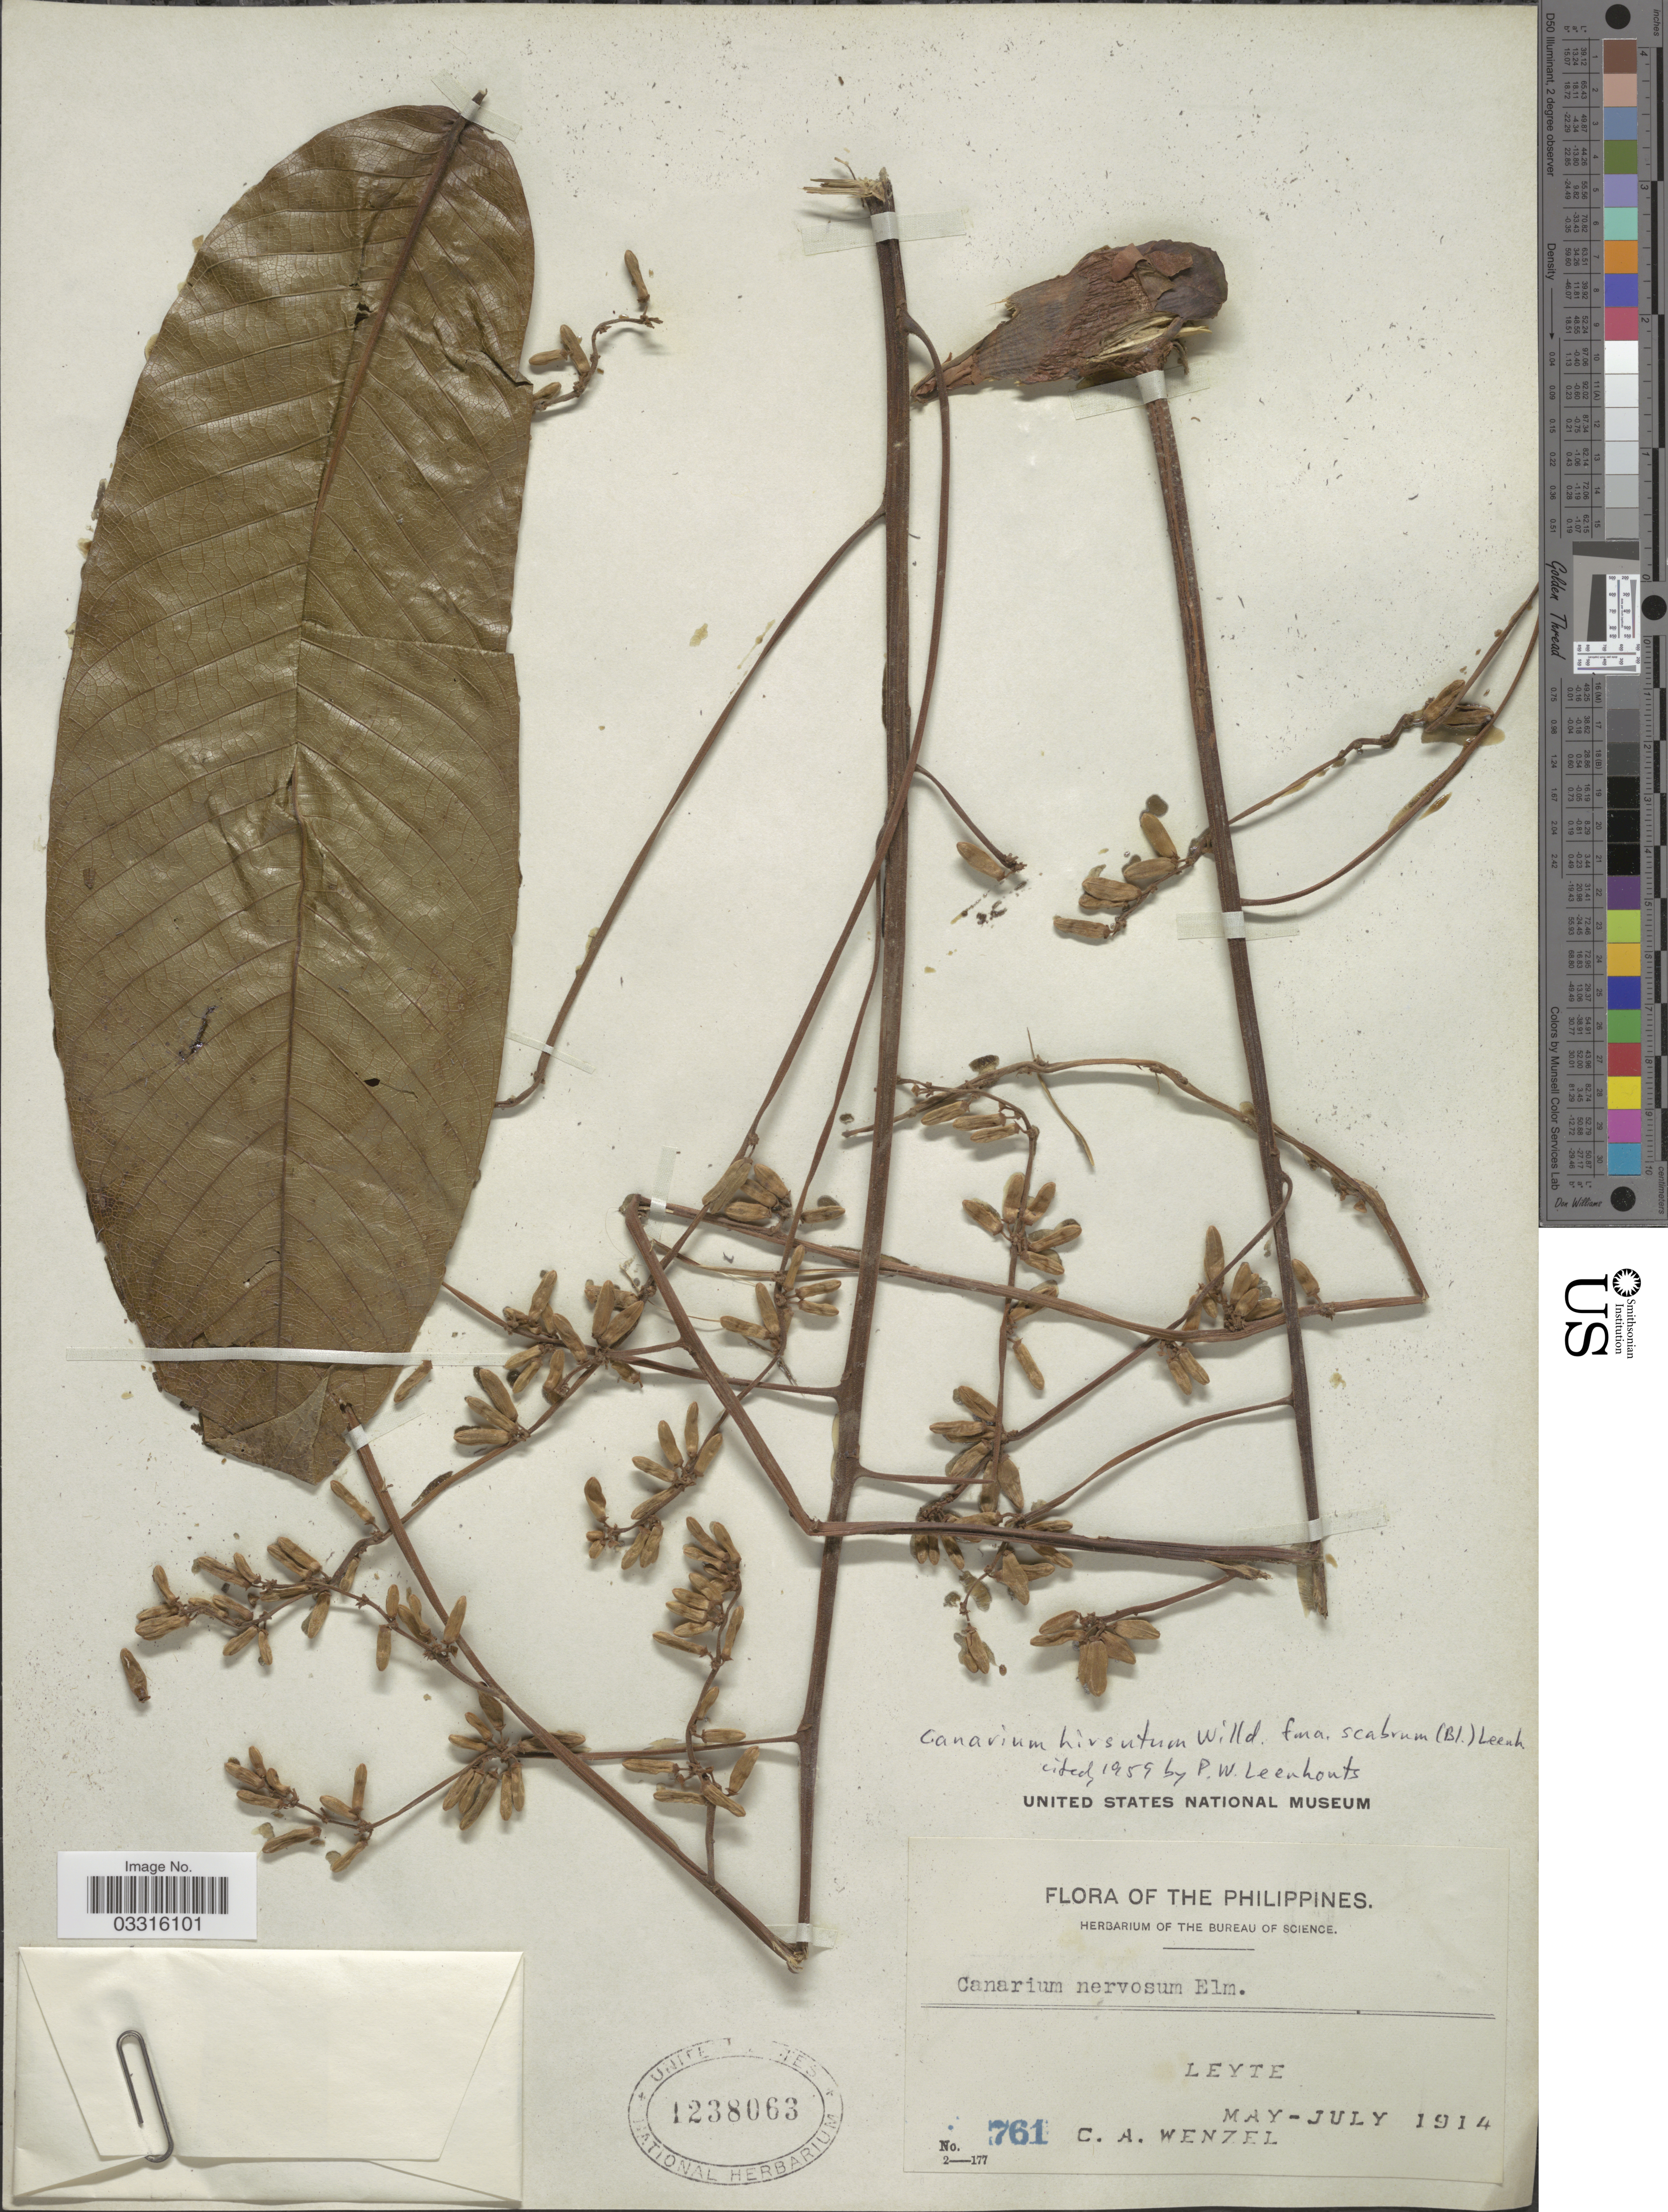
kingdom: Plantae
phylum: Tracheophyta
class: Magnoliopsida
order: Sapindales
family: Burseraceae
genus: Canarium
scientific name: Canarium hirsutum f. scabrum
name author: (Blume) Leenh.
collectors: C. Wenzel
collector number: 761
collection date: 1914-05/1914-07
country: Philippines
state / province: Eastern Visayas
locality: Leyte.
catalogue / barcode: US 1238063